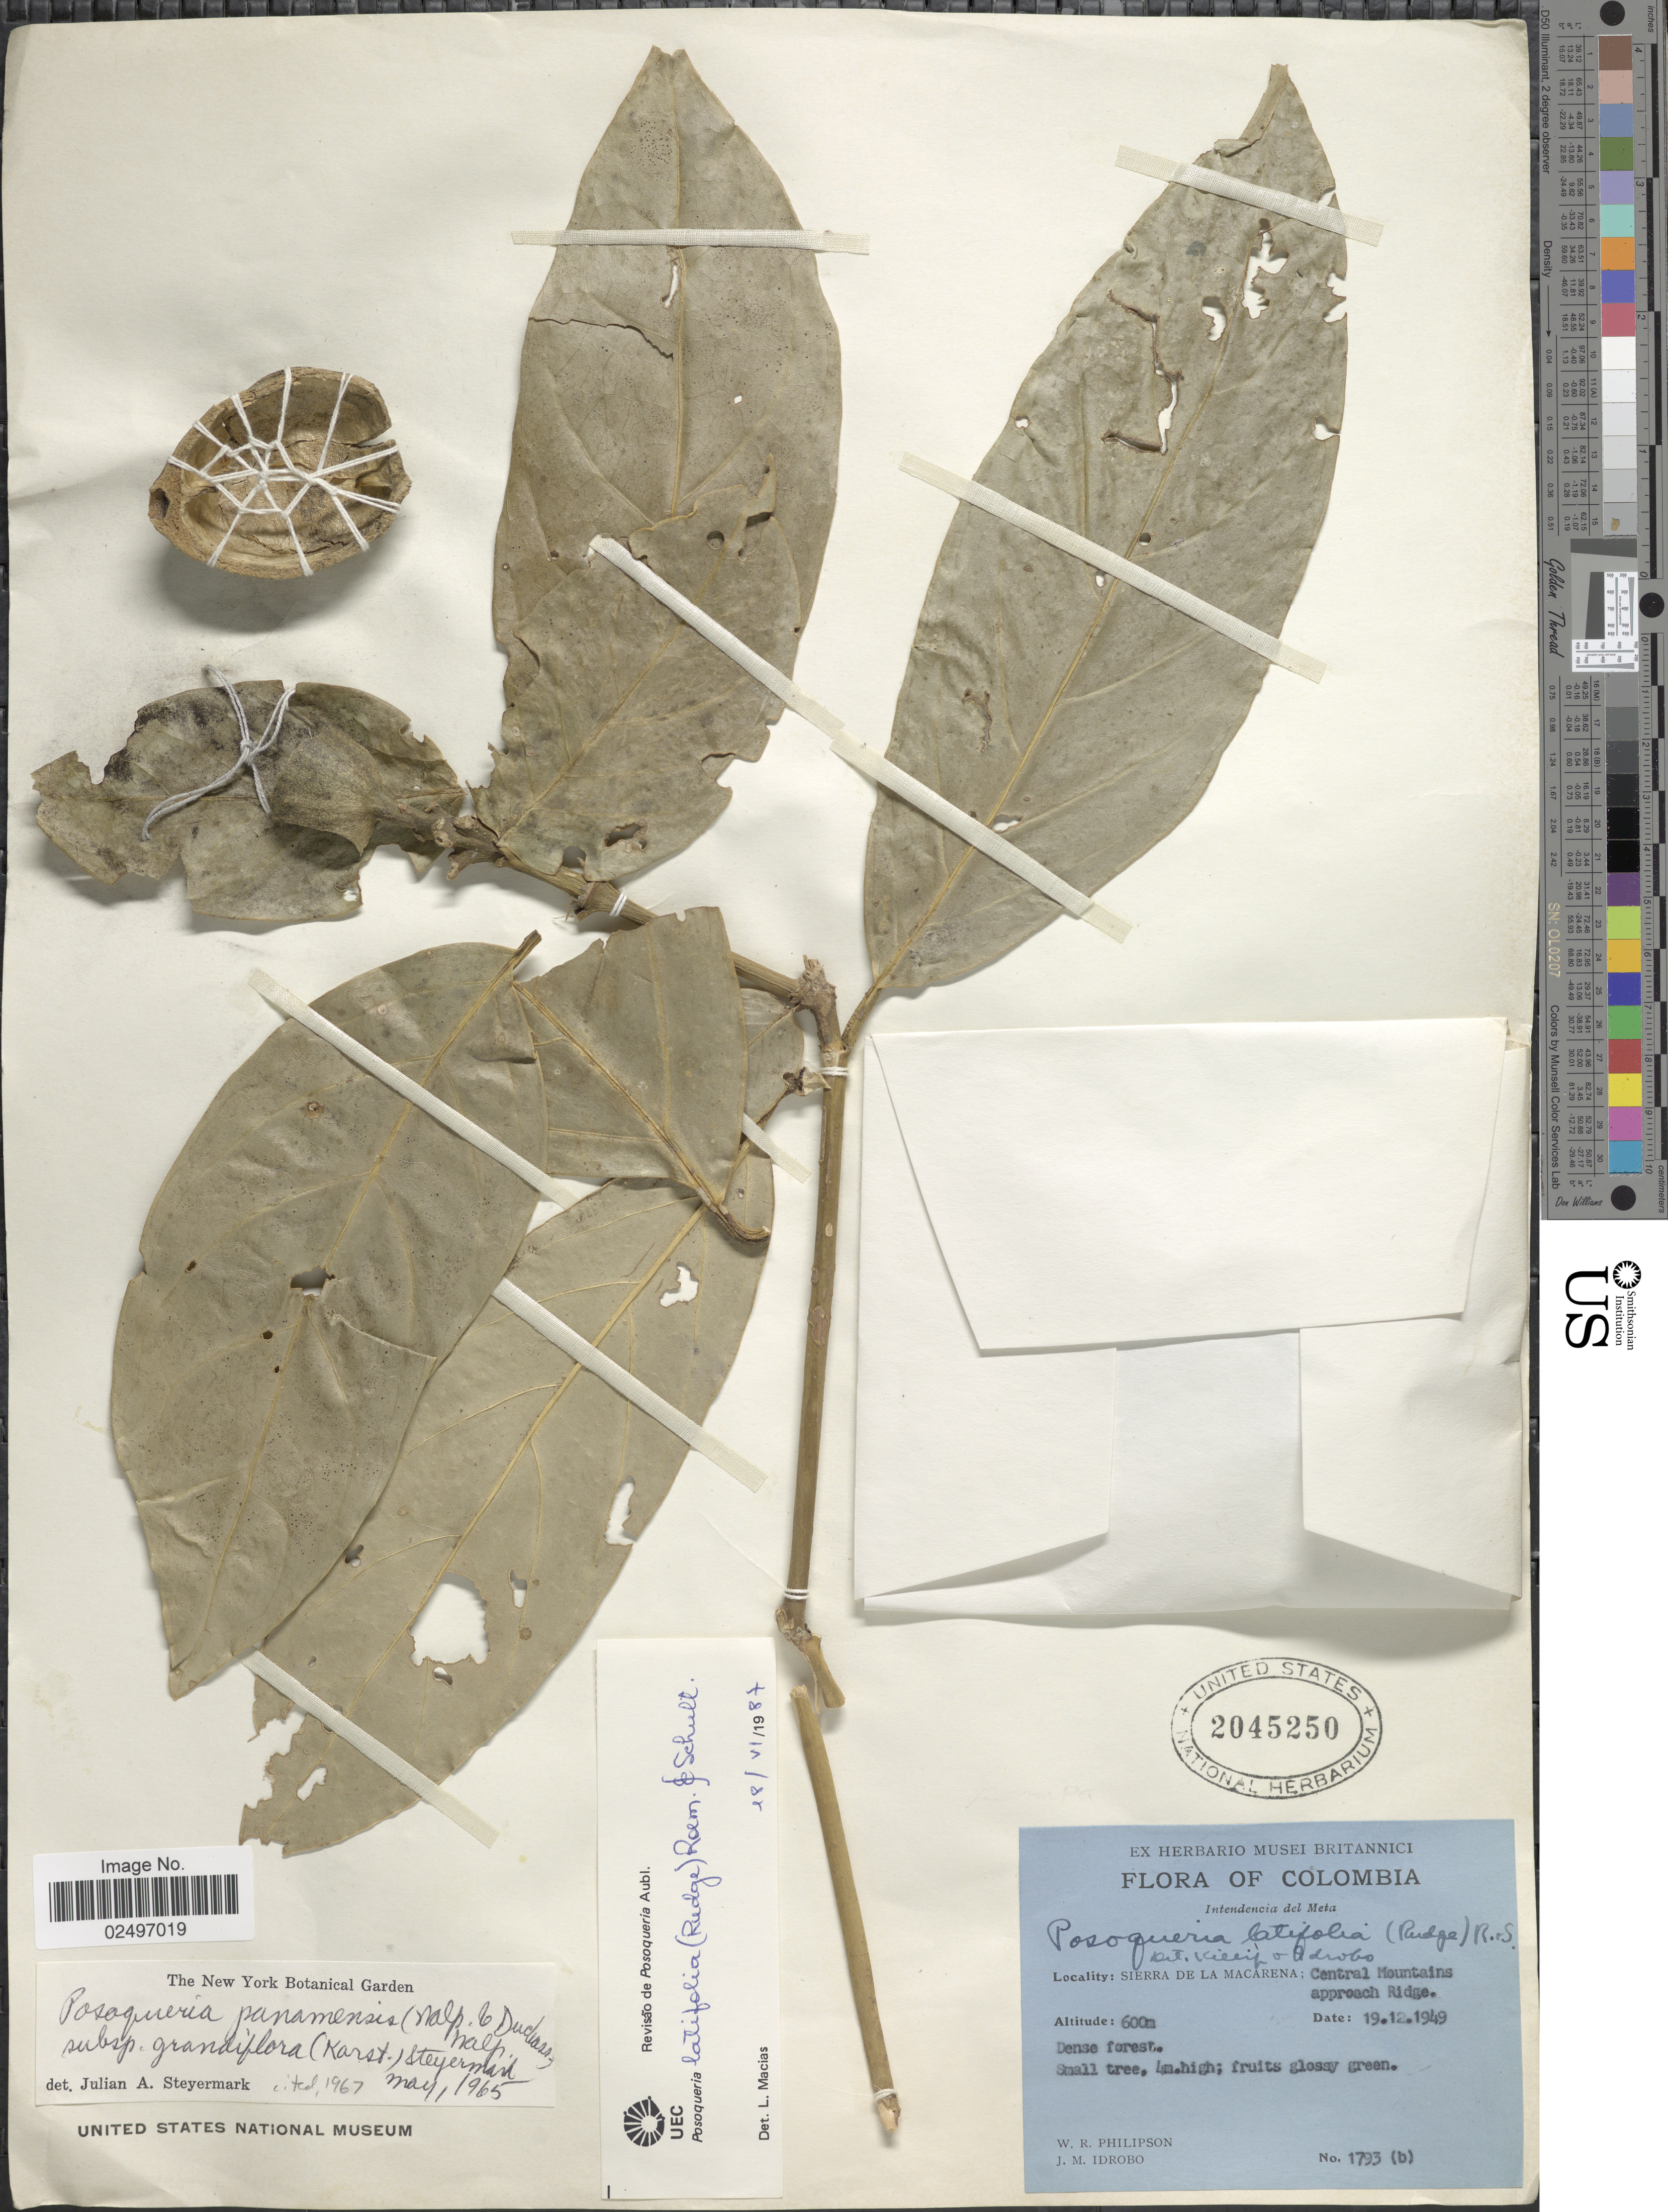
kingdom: Plantae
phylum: Tracheophyta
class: Magnoliopsida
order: Gentianales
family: Rubiaceae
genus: Posoqueria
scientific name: Posoqueria latifolia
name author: (Rudge) Roem. & Schult.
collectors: W. R. Philipson & J. M. Idrobo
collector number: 1793 (b)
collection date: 1949-12-19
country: Colombia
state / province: Meta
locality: Intendencia del Meta, Sierra de la Macarena: Central Mountains, approach Ridge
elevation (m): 600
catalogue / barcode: US 2045250